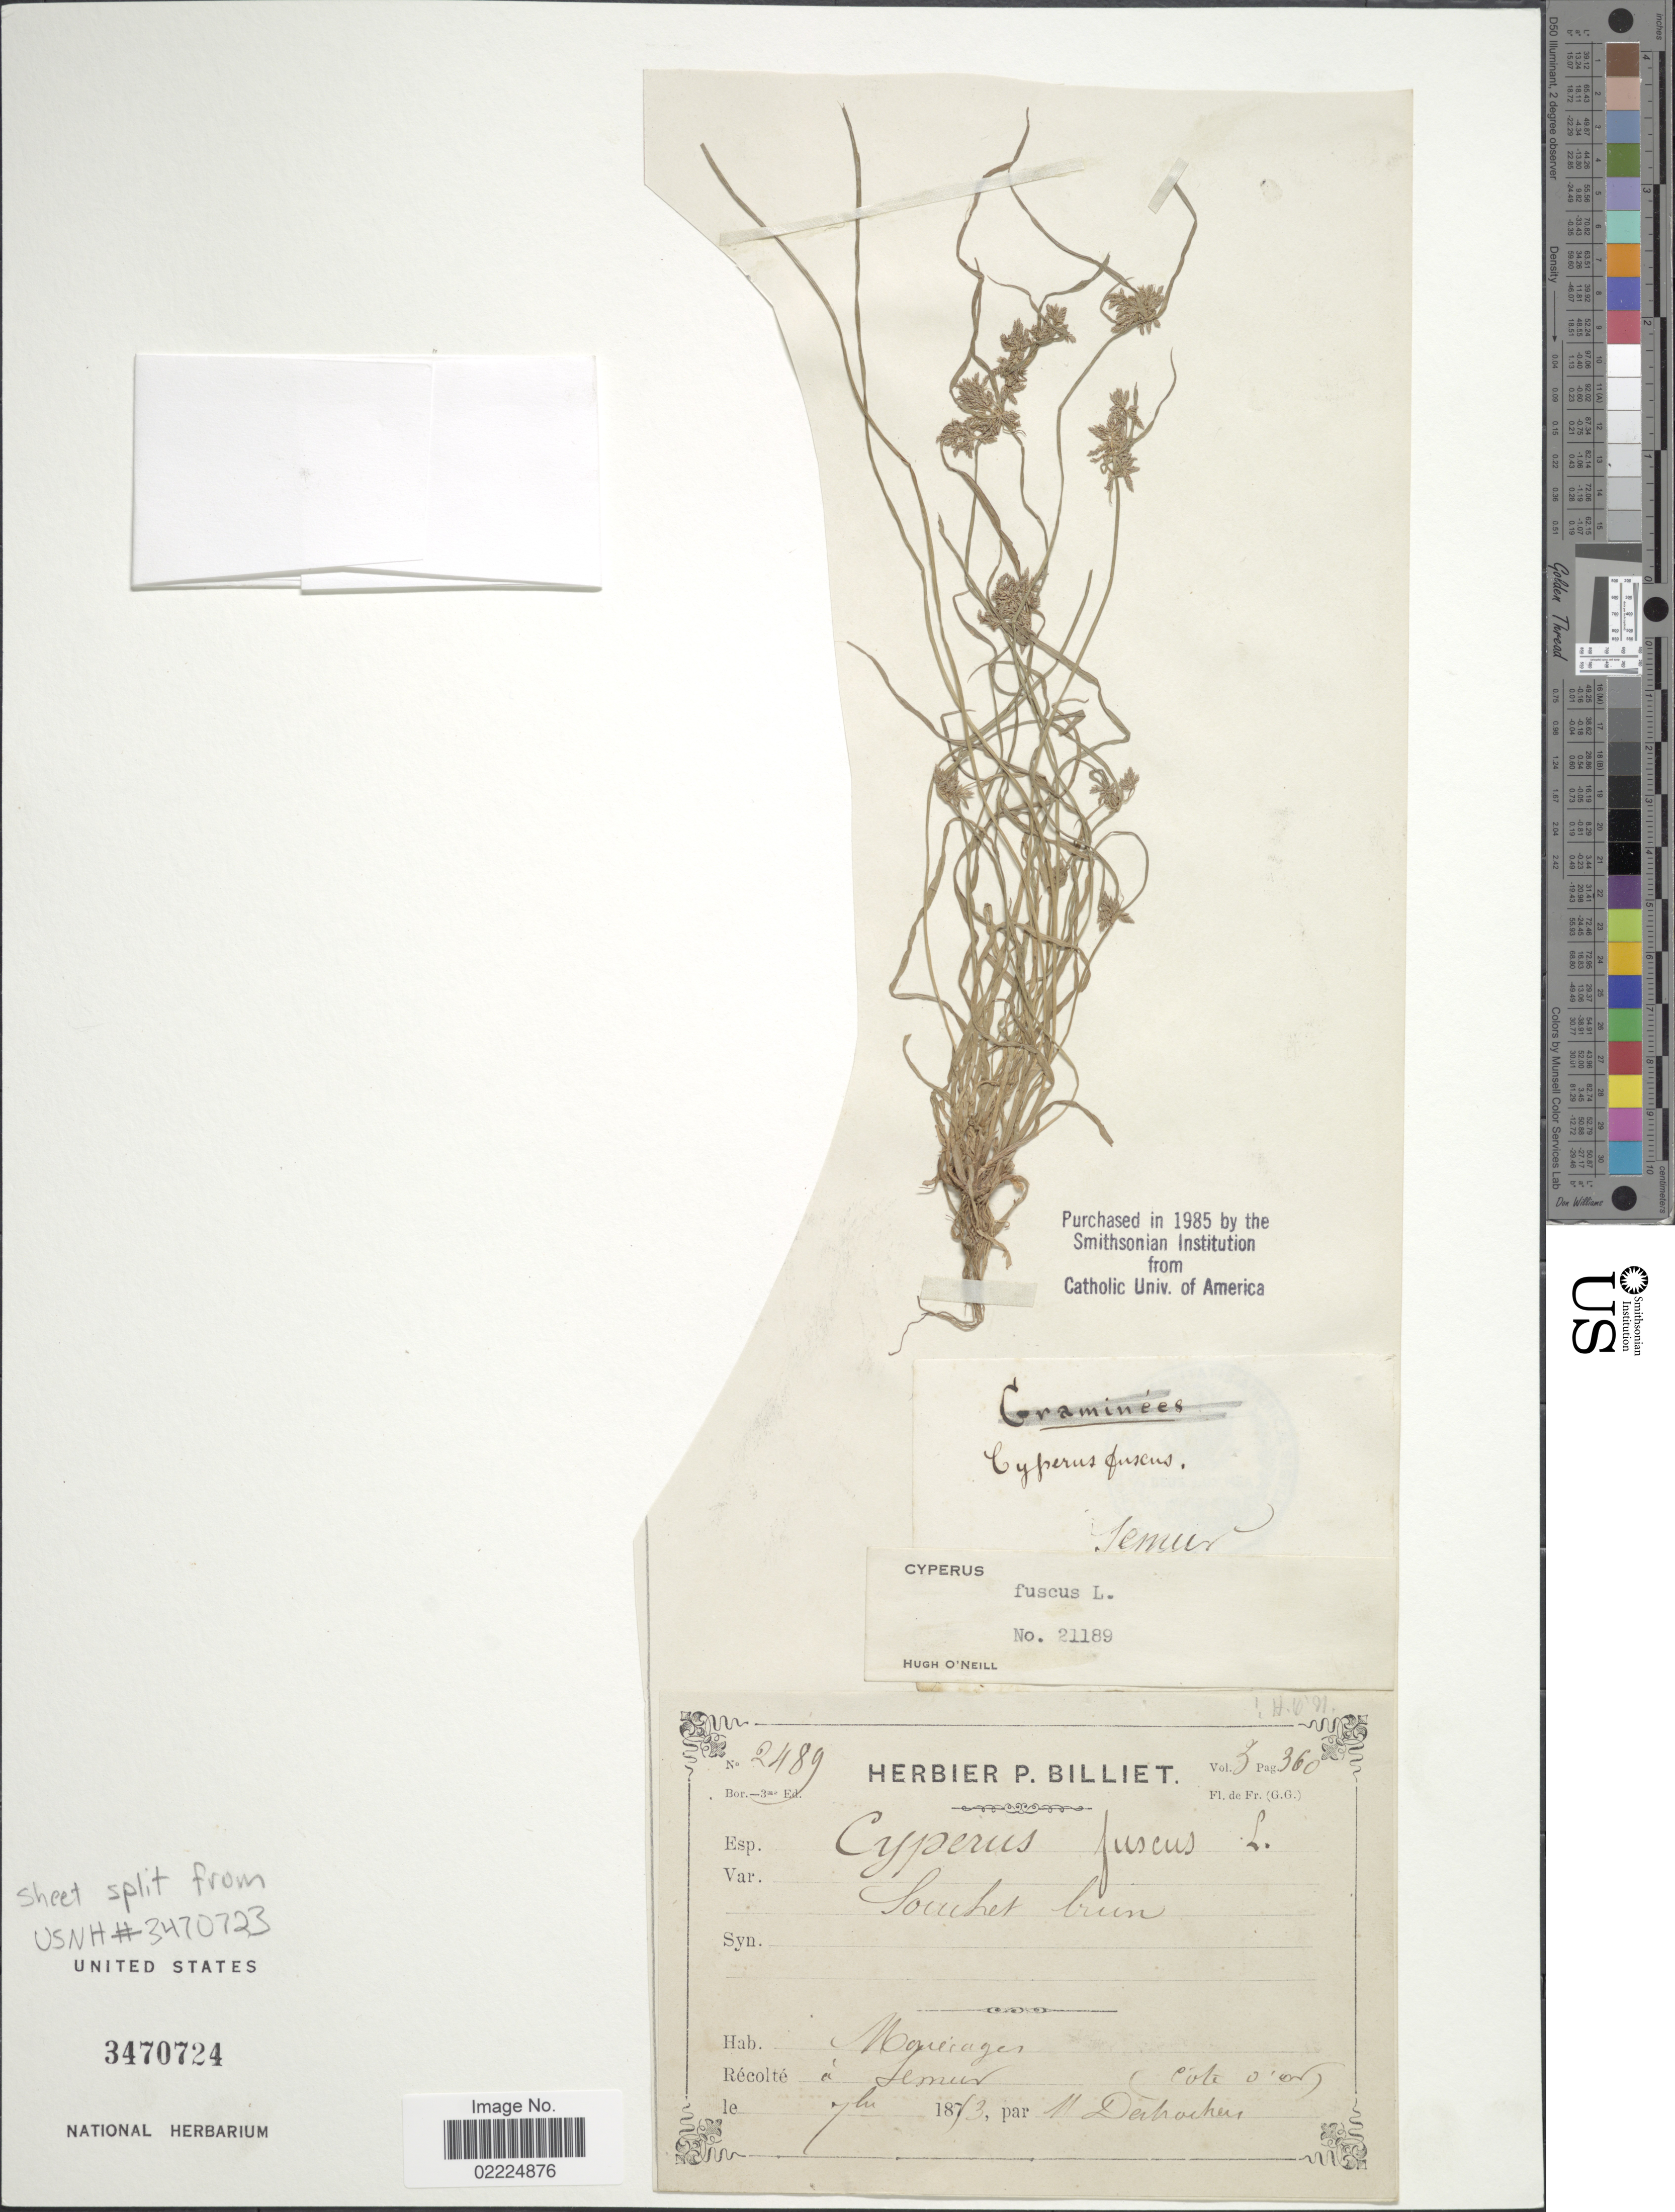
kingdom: Plantae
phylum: Tracheophyta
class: Liliopsida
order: Poales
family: Cyperaceae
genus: Cyperus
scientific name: Cyperus fuscus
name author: L.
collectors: Ex Herb. P. Billiet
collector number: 2489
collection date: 1873-07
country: France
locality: Nonecages, a Lemur (Cote d'or)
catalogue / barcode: US 3470724